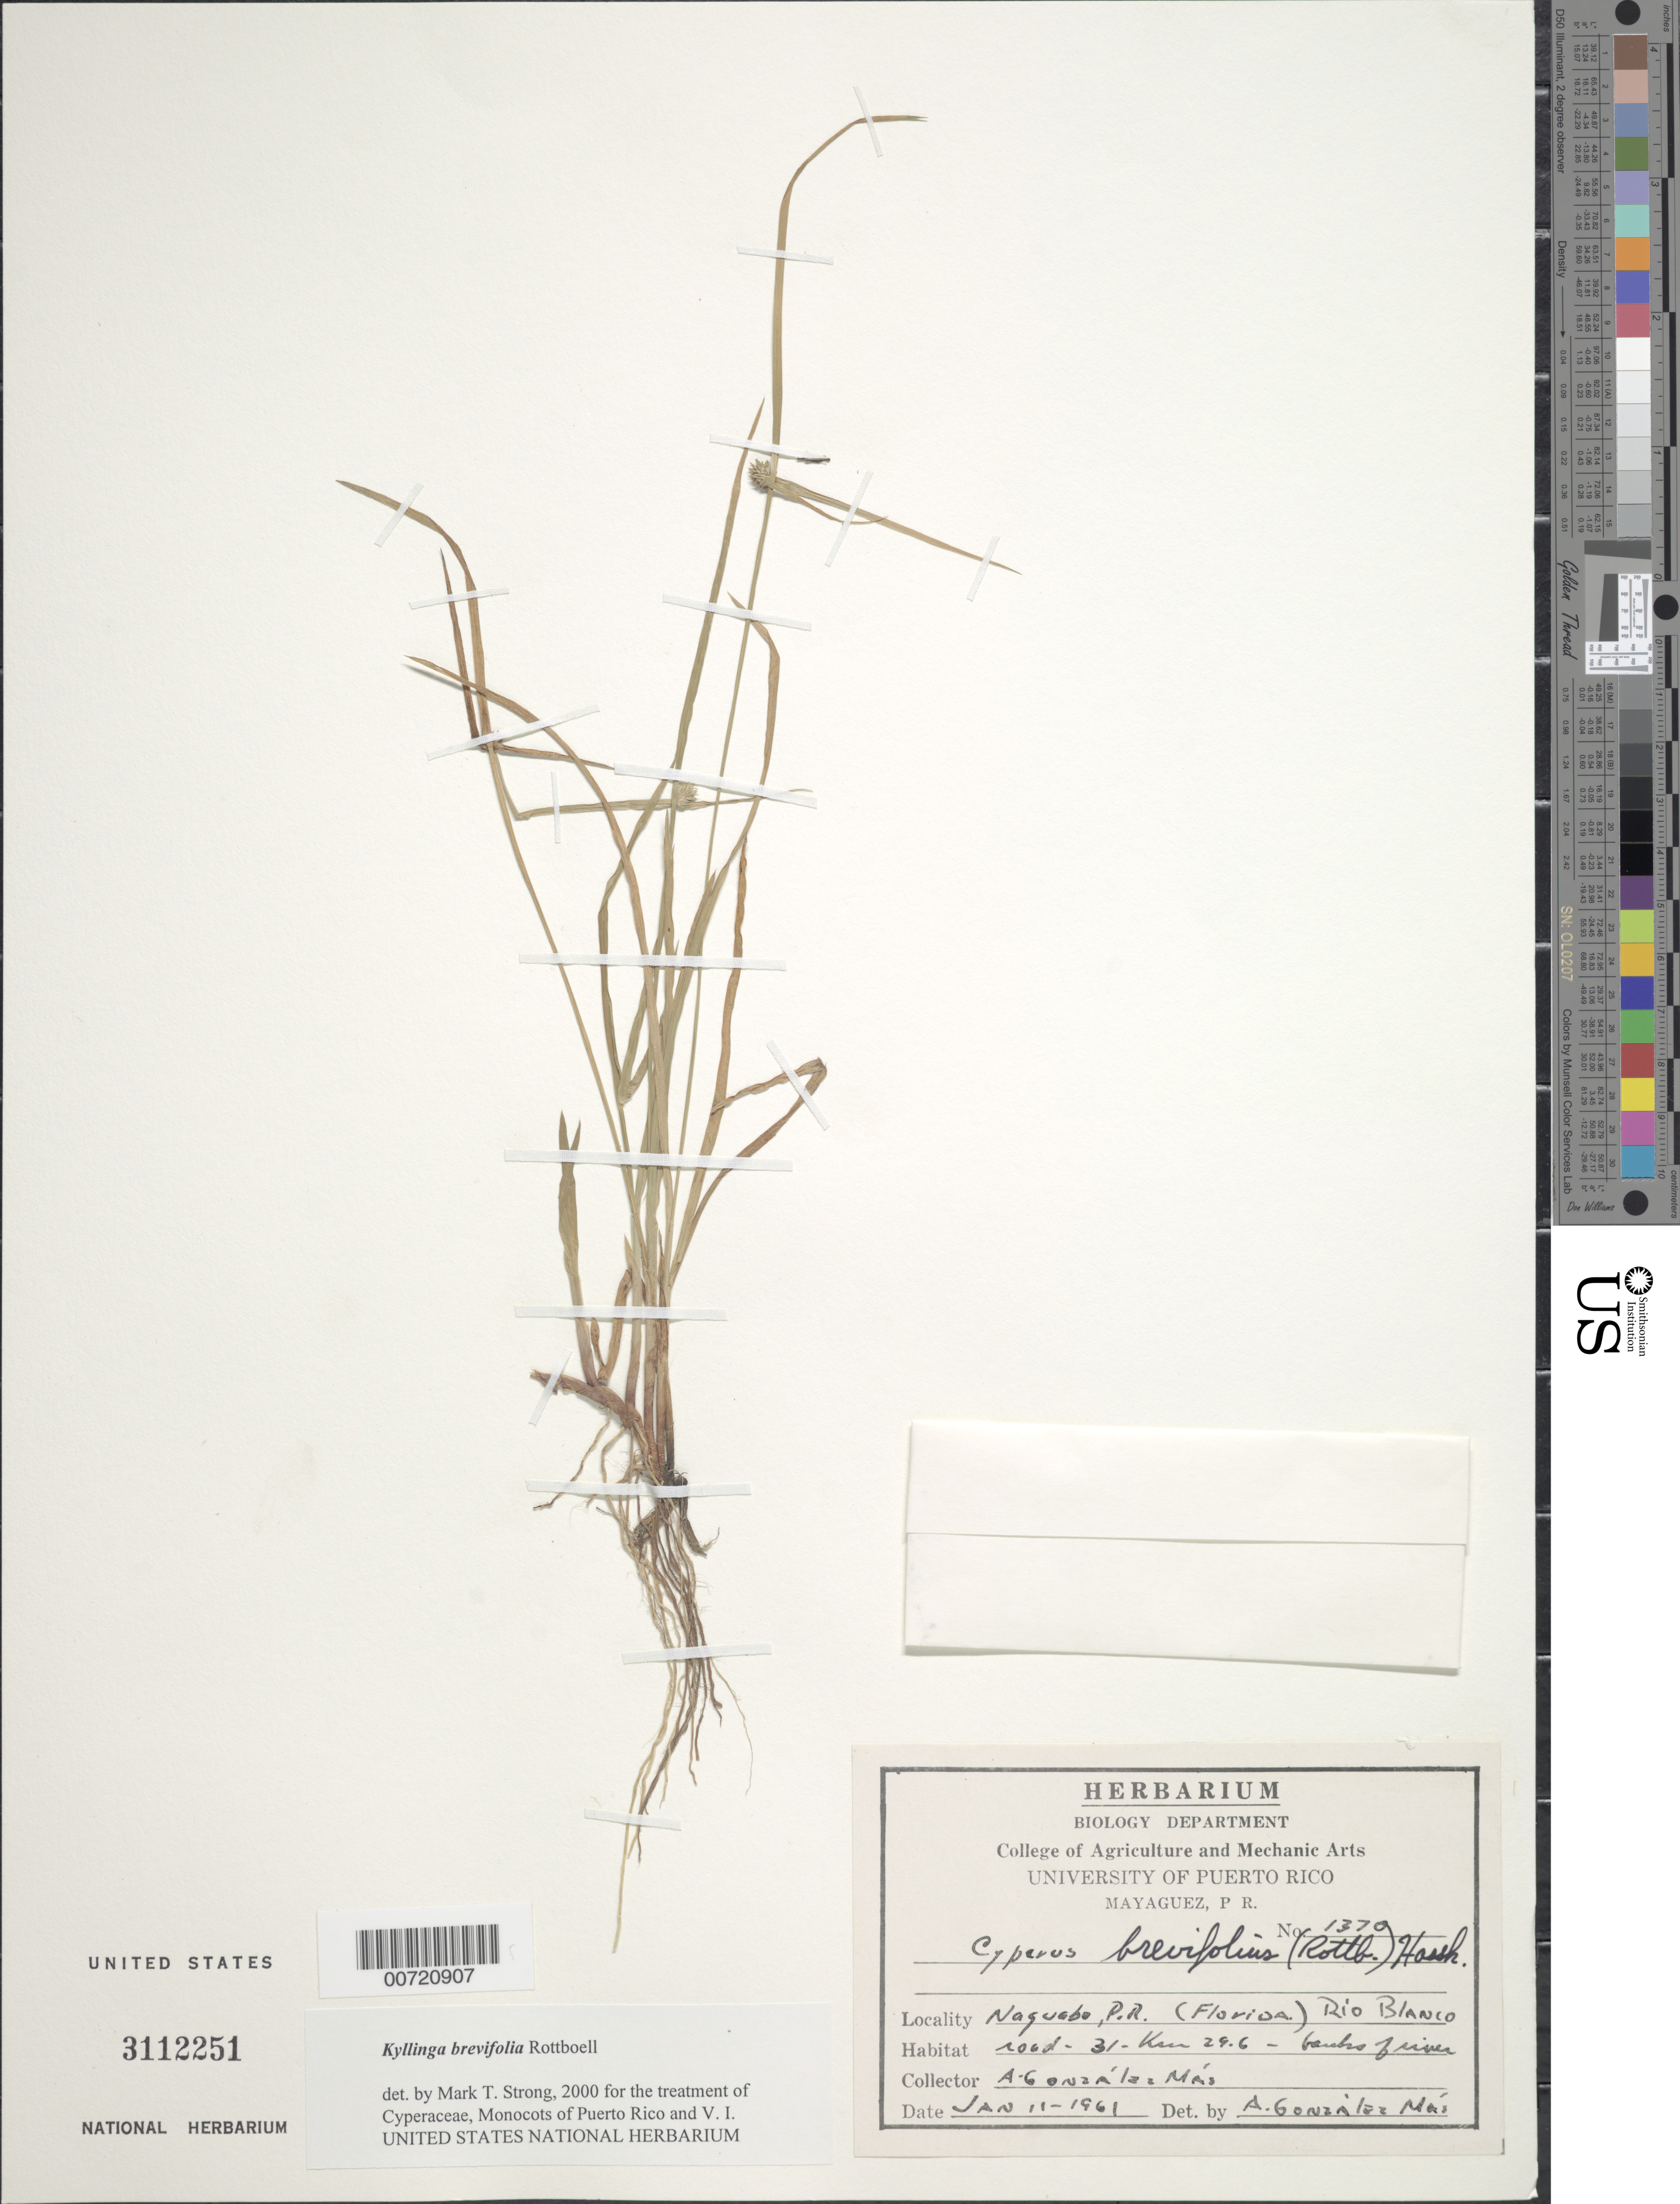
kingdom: Plantae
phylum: Tracheophyta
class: Liliopsida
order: Poales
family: Cyperaceae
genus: Cyperus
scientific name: Cyperus brevifolius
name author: (Rottb.) Hassk.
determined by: Strong, M. T., (US), Smithsonian Institution - National Museum of Natural History (UNITED STATES)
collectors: A. González Más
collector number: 1370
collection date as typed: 11 Jan 1961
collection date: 1961-01-11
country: Puerto Rico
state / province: Naguabo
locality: Naguabo: Florida, Rio Blanco, Rd. 31, km 29.6.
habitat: Banks of river.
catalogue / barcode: US 3112251